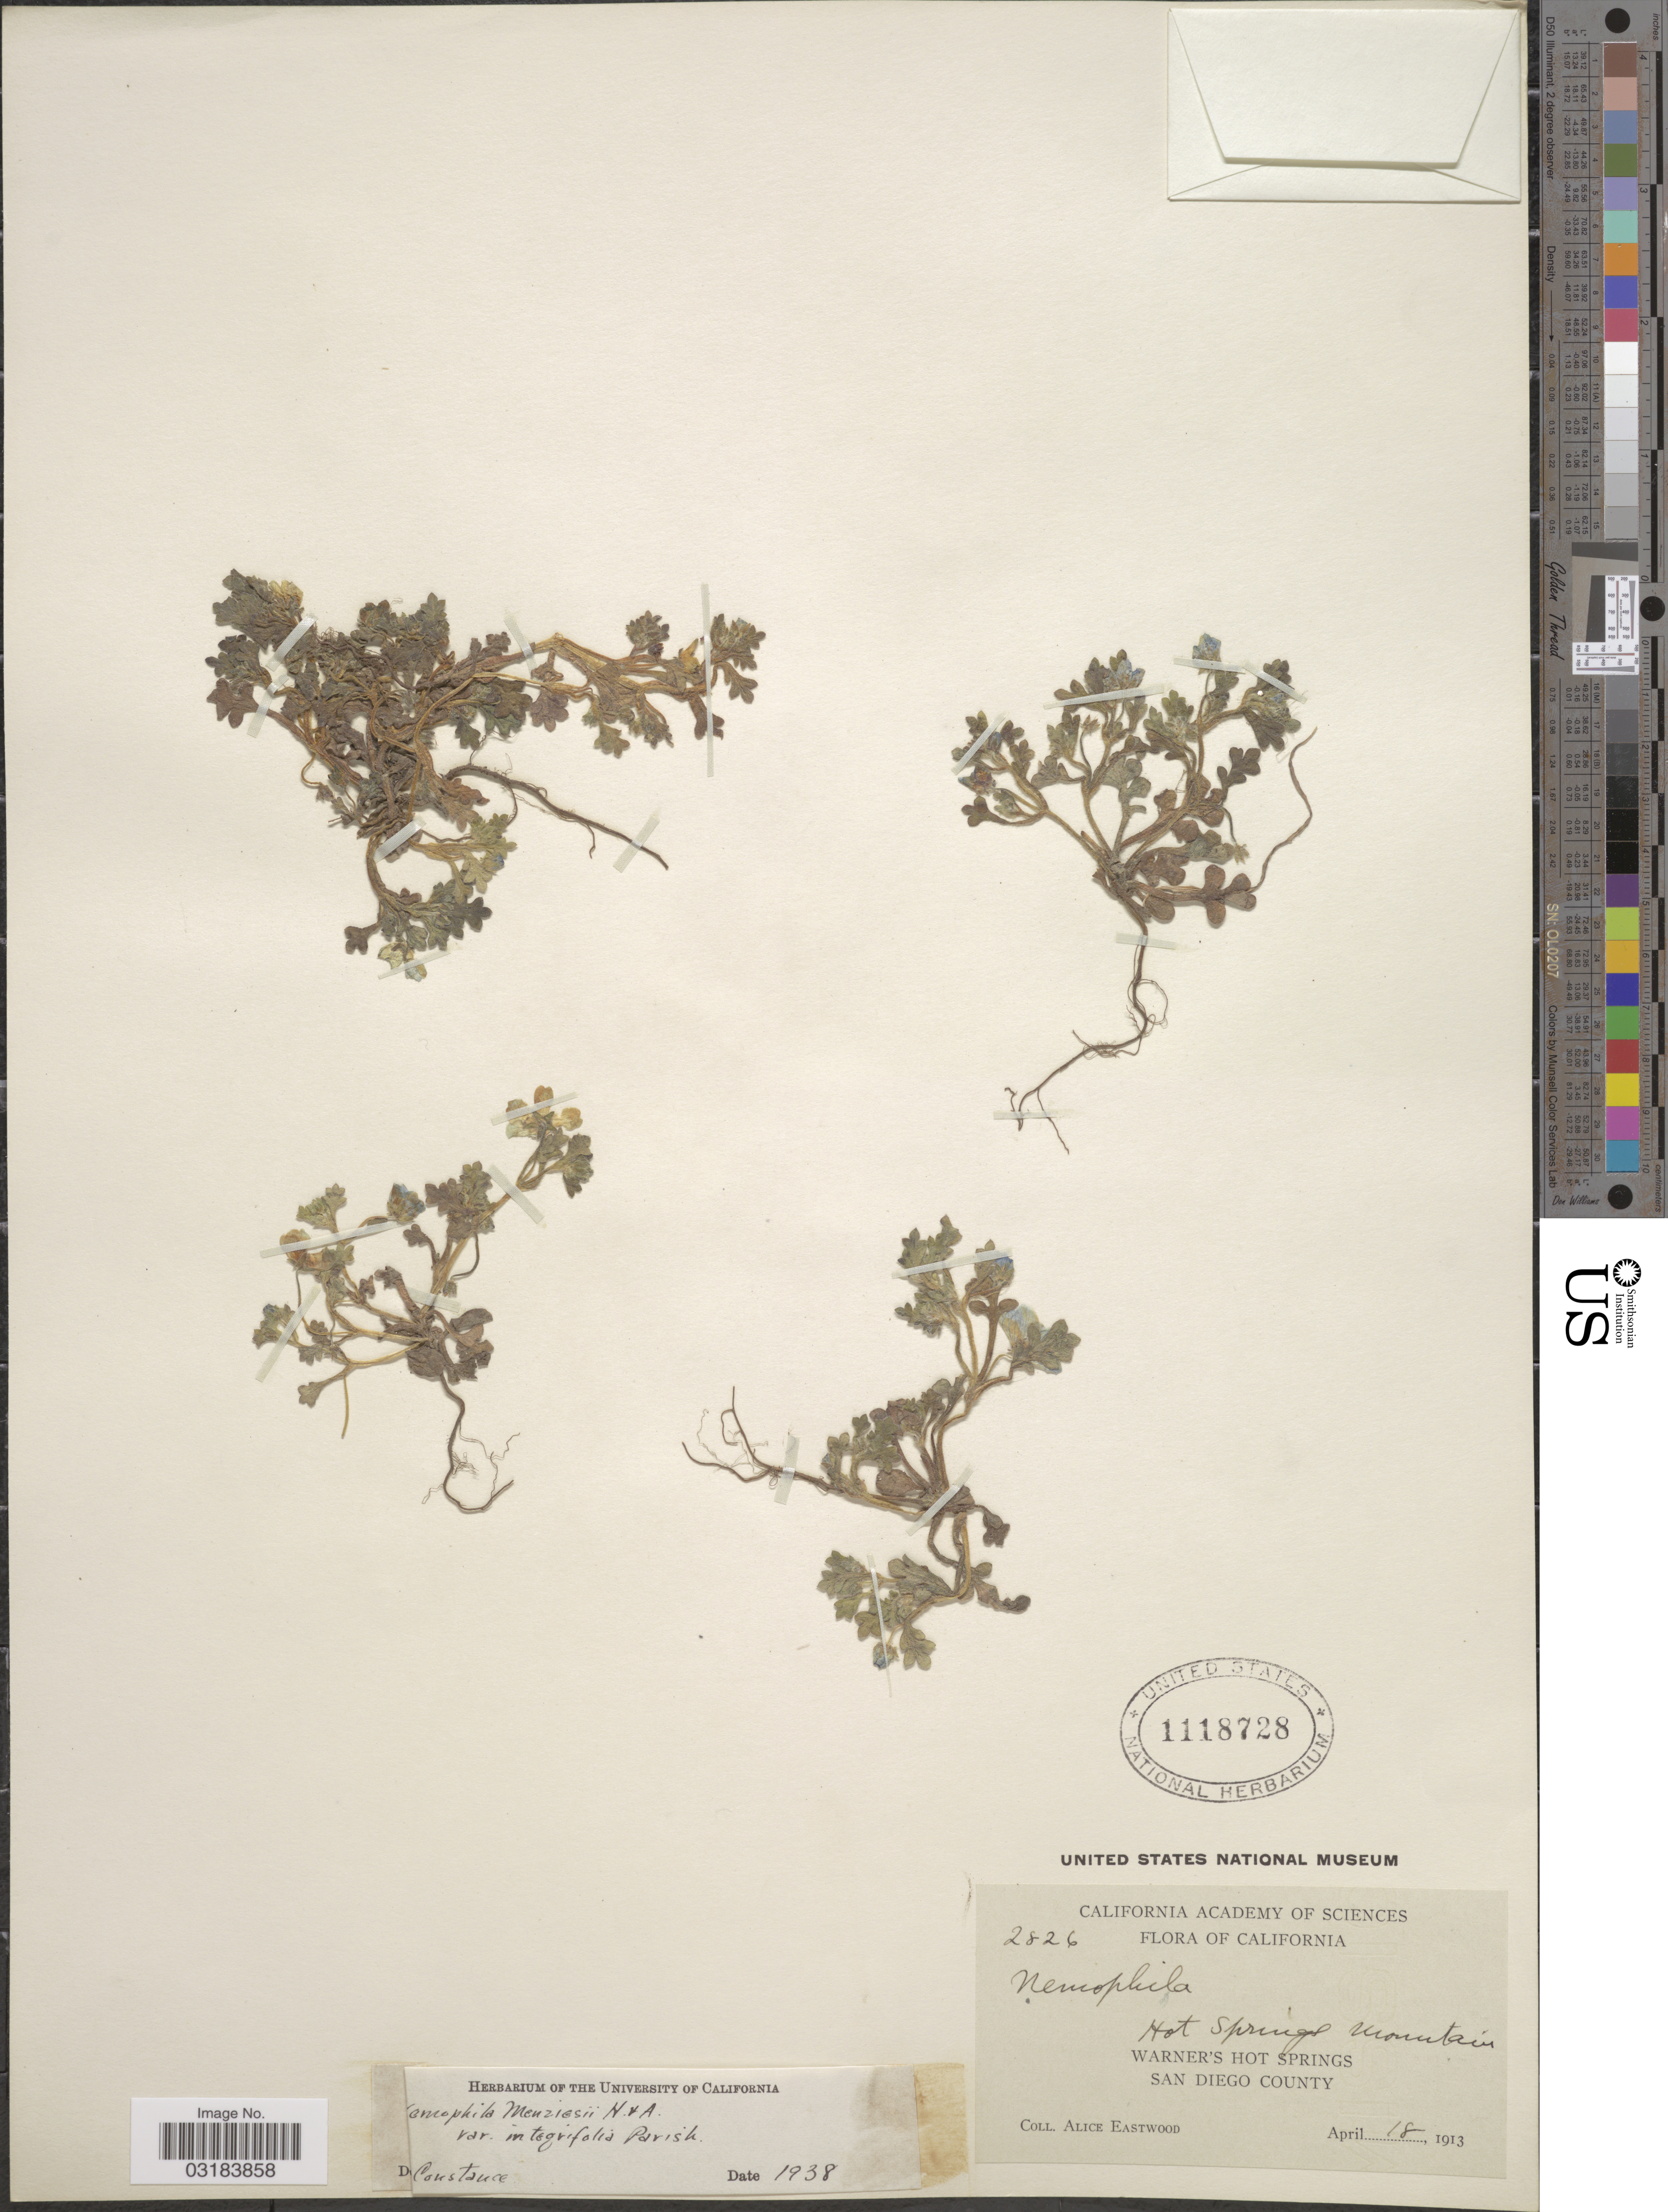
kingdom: Plantae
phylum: Tracheophyta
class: Magnoliopsida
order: Boraginales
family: Hydrophyllaceae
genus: Nemophila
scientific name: Nemophila menziesii var. integrifolia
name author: Hook. & Arn.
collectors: A. Eastwood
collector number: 2826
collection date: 1913-04-18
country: United States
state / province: California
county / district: San Diego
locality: Hot Springs Mountain. Warner's Hot Springs. San Diego County.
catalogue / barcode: US 1118728